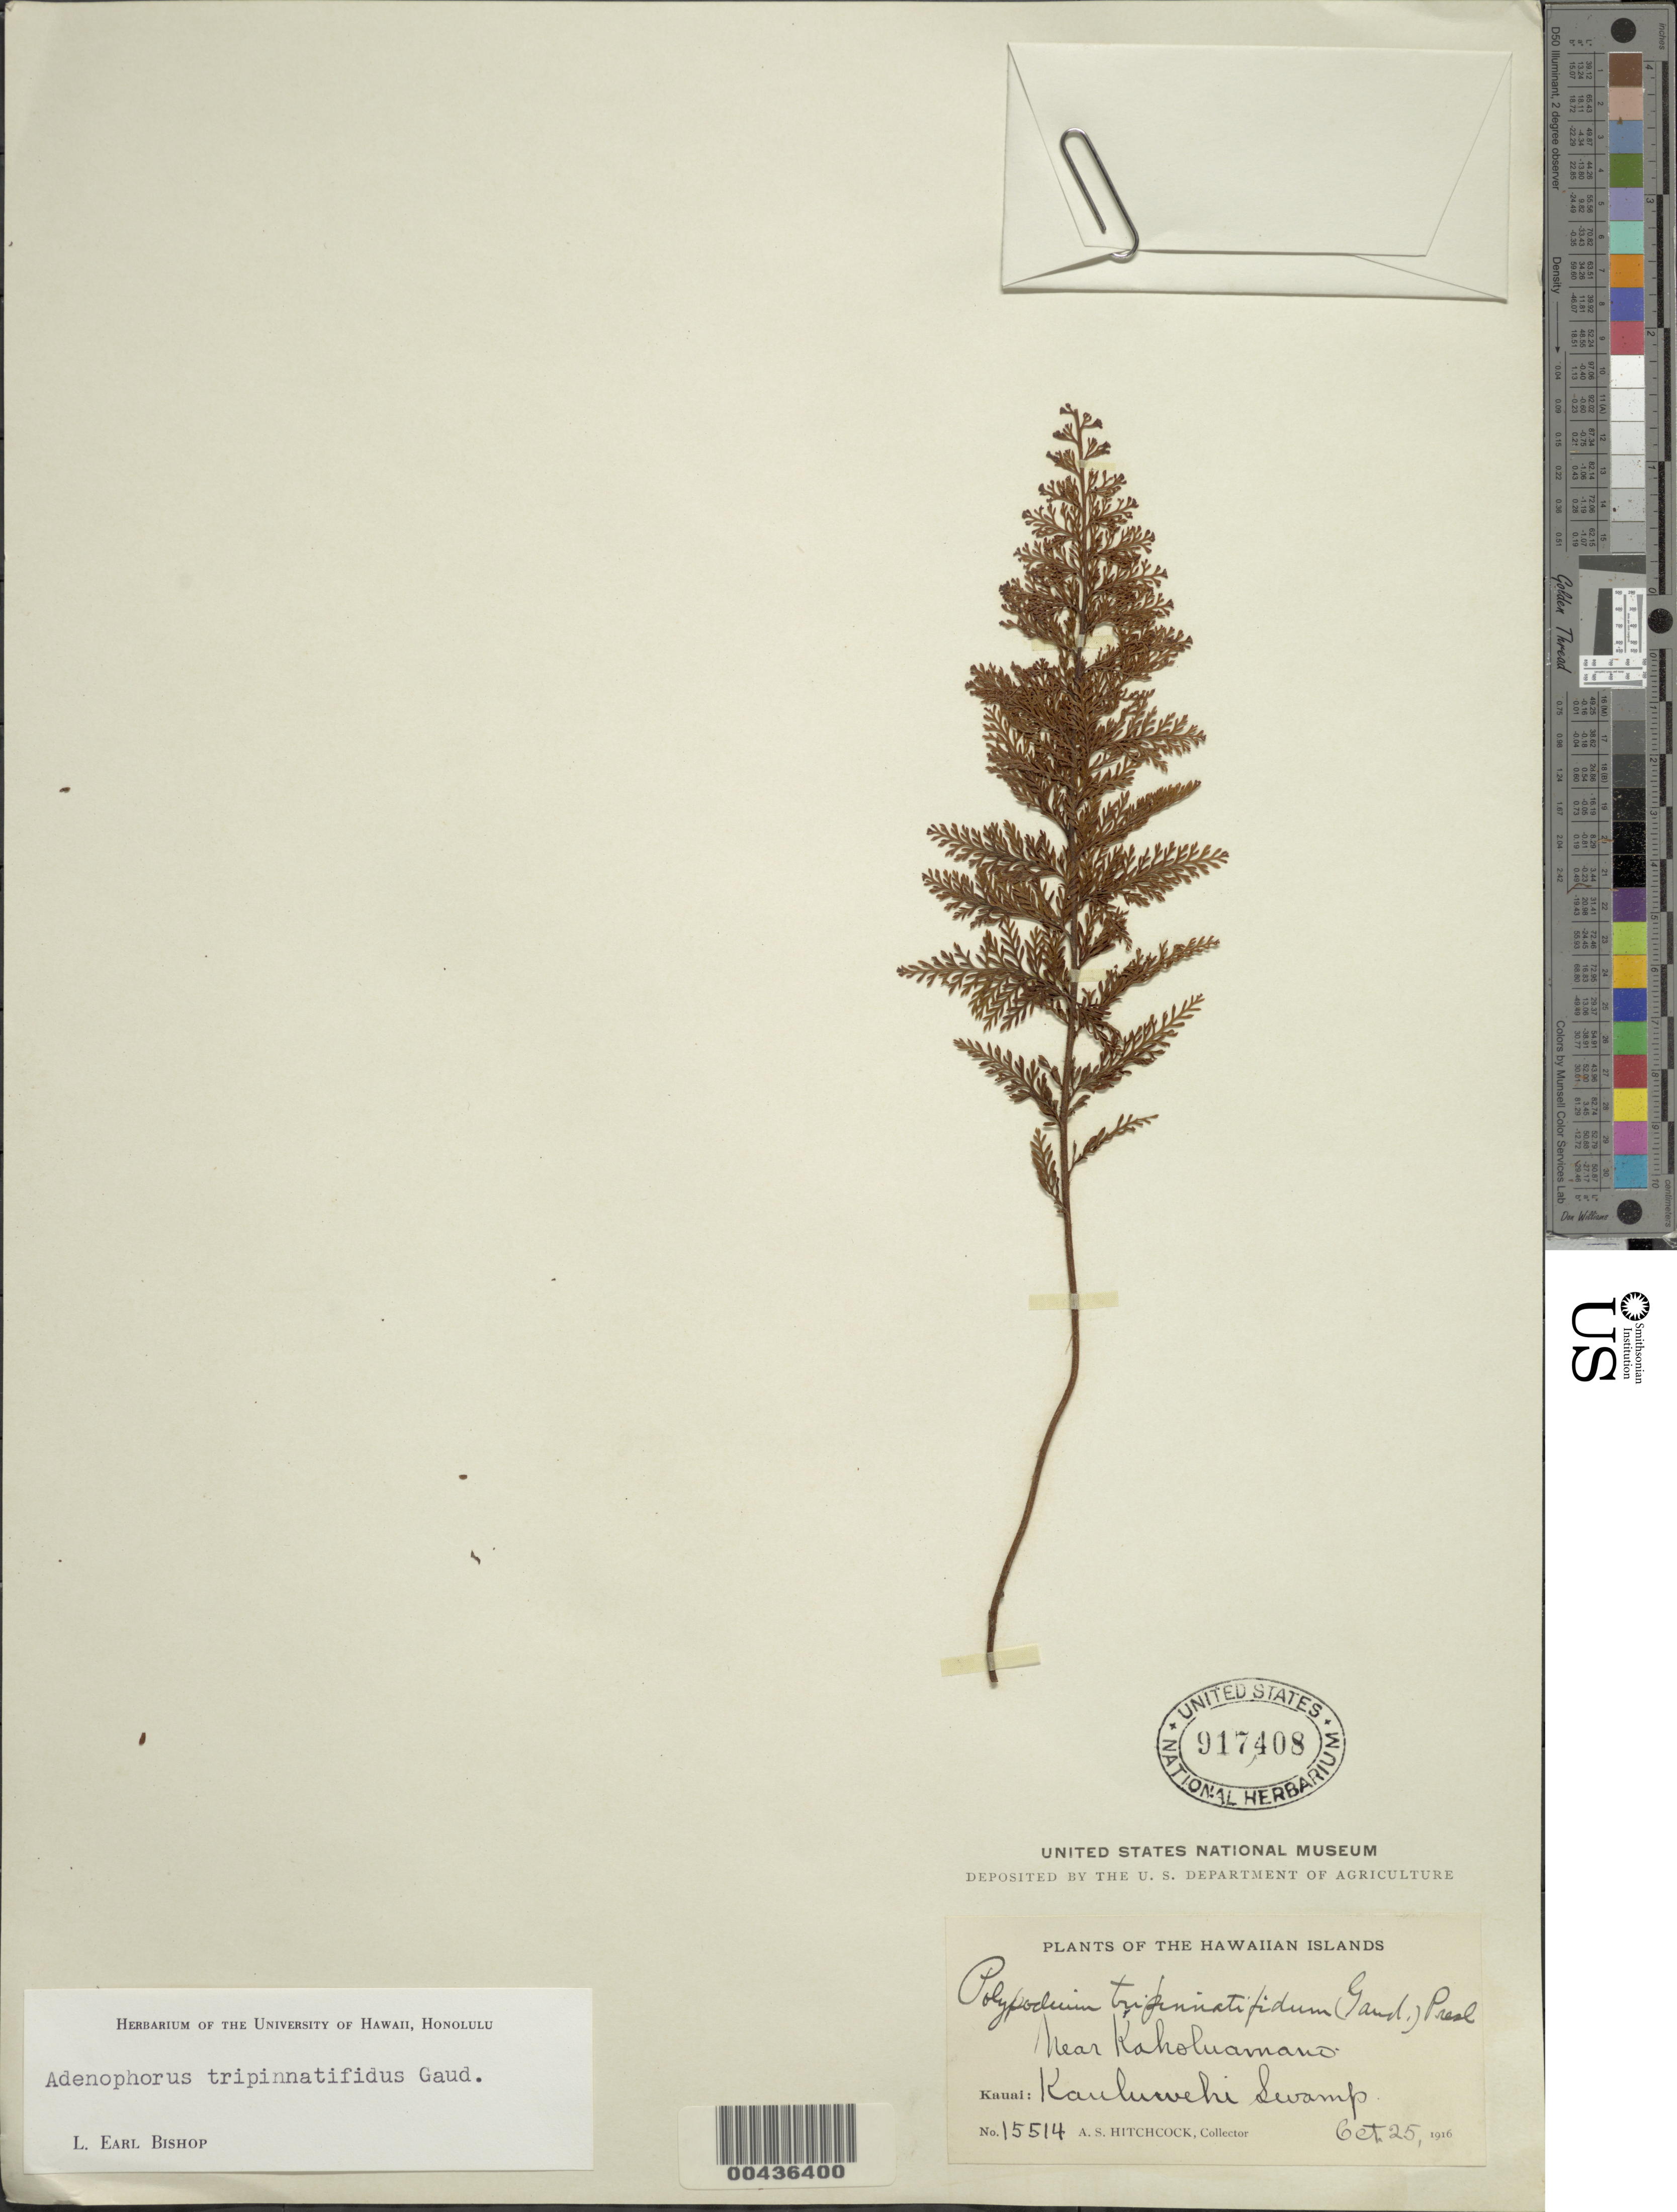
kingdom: Plantae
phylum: Tracheophyta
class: Polypodiopsida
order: Polypodiales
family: Polypodiaceae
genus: Adenophorus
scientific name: Adenophorus tripinnatifidus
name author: Gaudich.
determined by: Bishop, L. E.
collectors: A. S. Hitchcock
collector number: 15514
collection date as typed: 25 Oct 1916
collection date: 1916-10-25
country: United States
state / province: Hawaii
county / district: Kauai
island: Kaua'i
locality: Kauluwehi Swamp, Near Kaholuamano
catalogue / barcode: US 917408